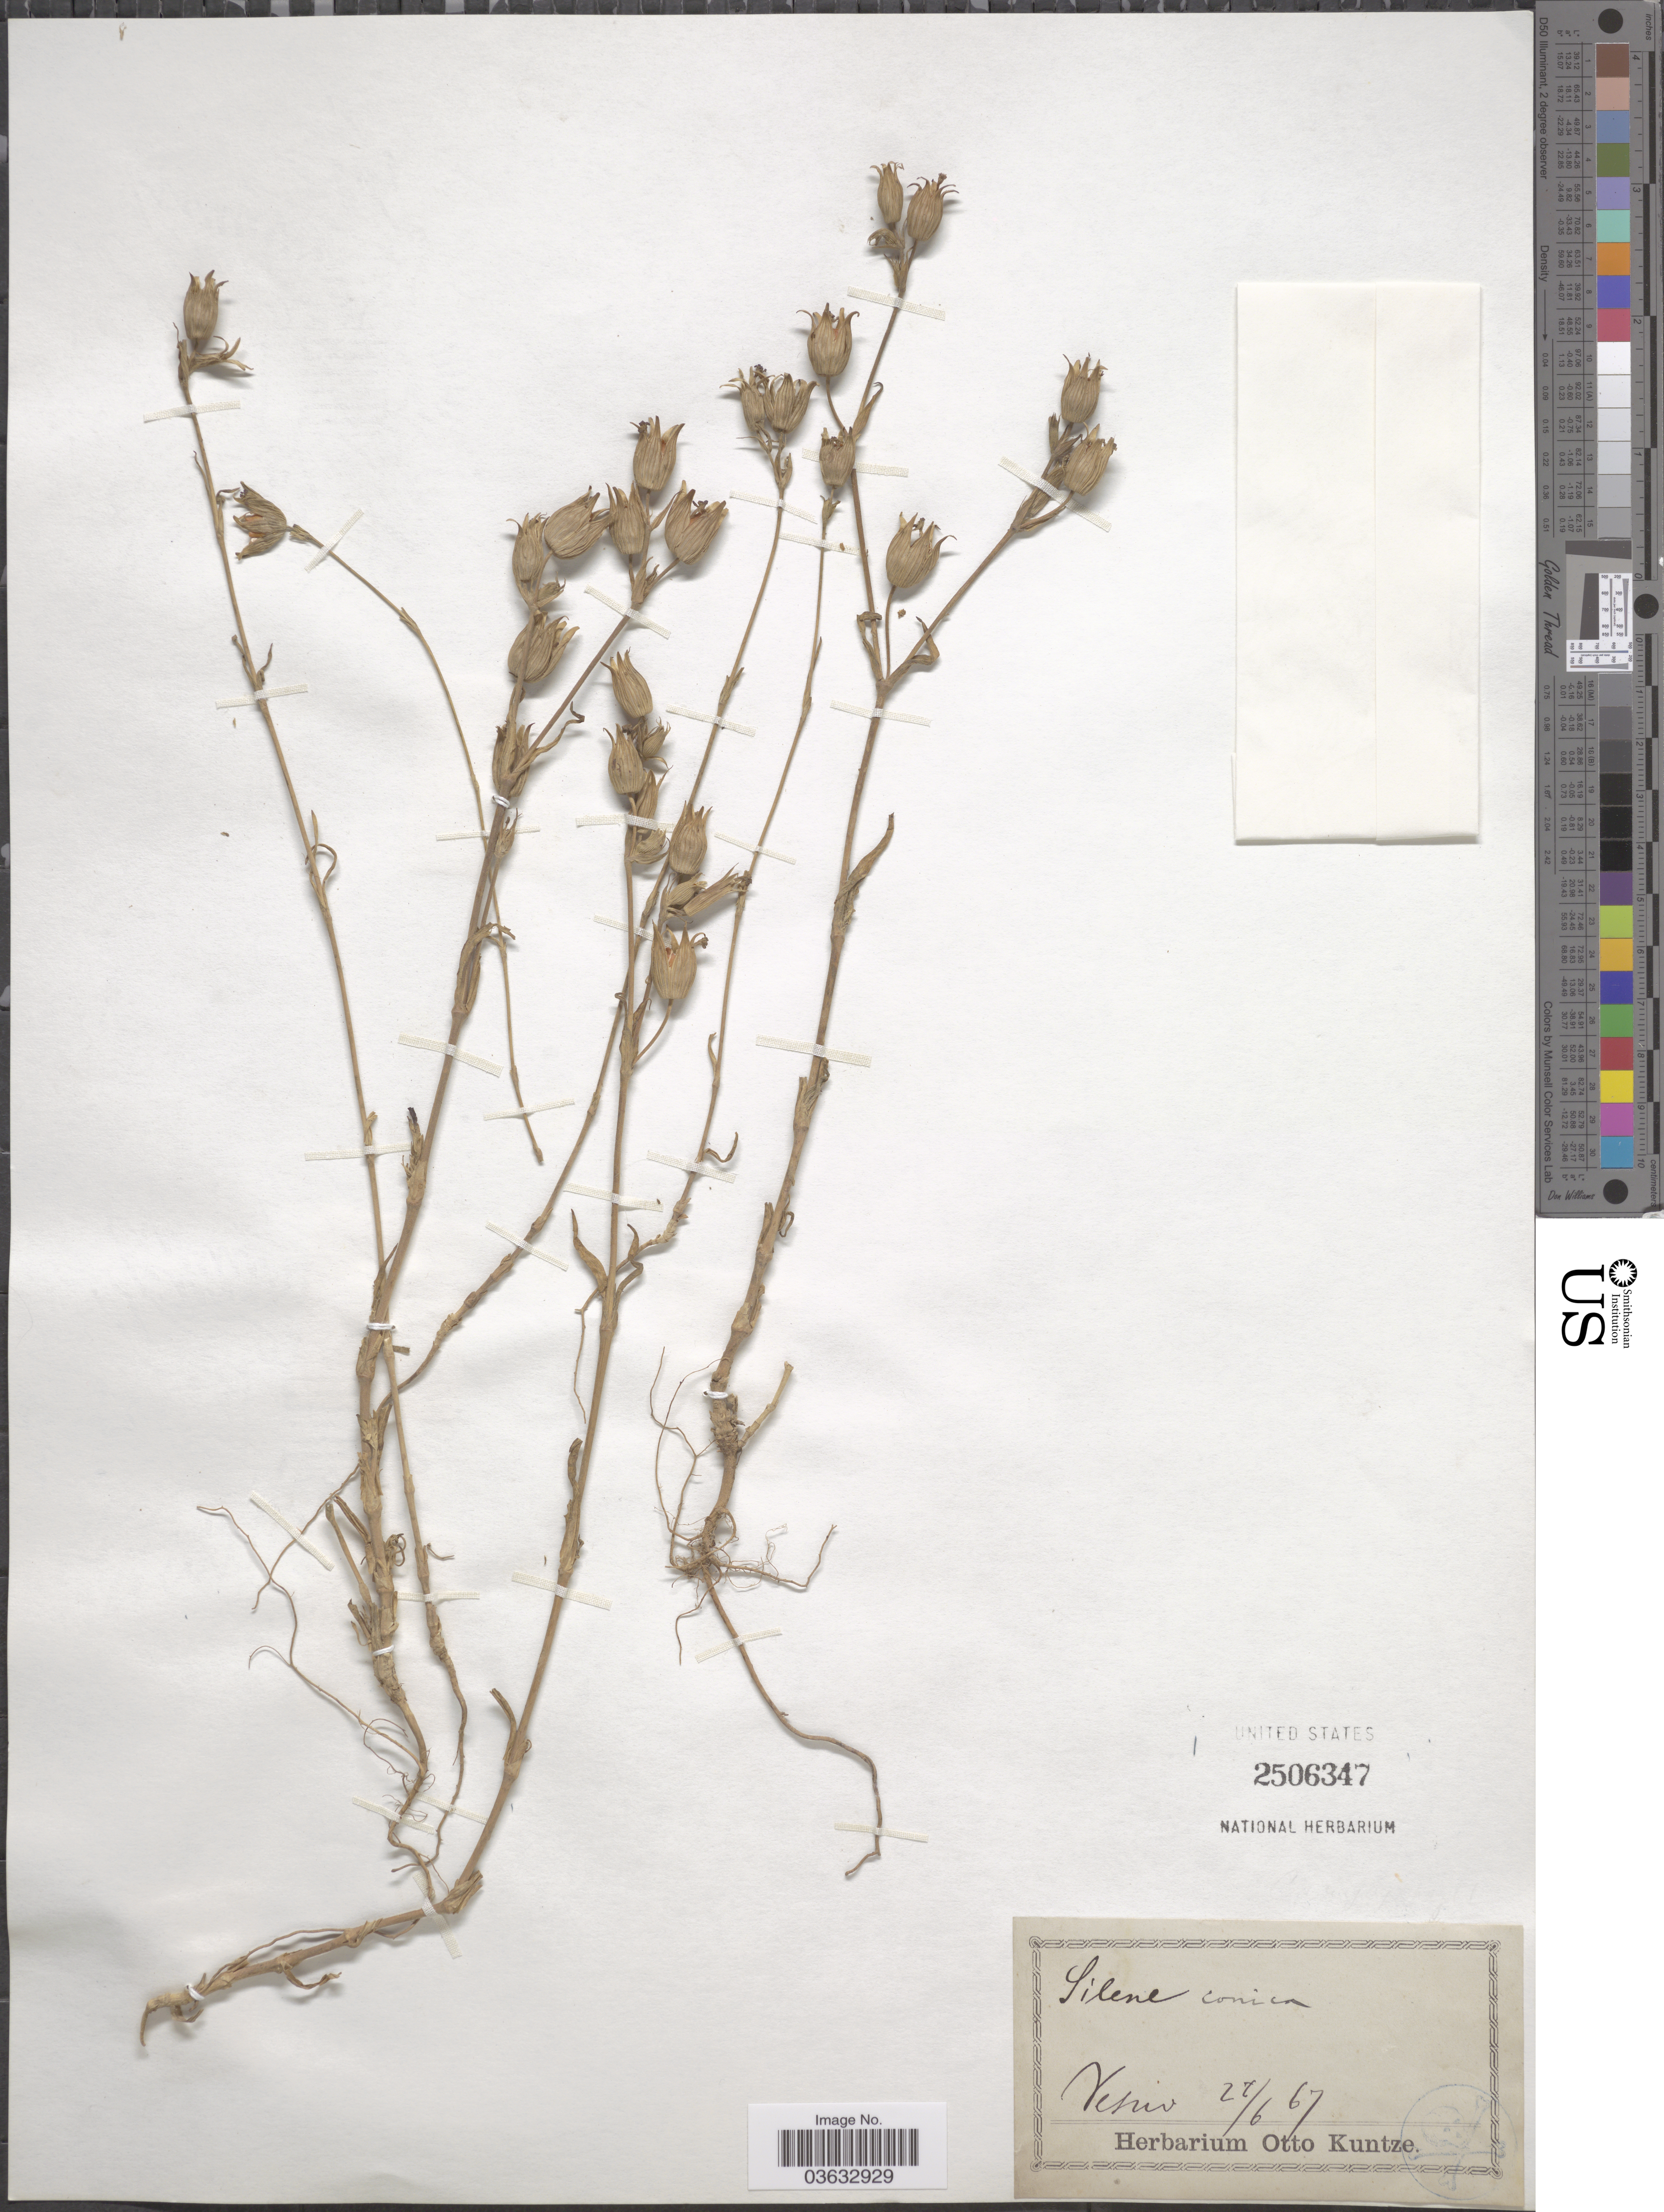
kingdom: Plantae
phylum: Tracheophyta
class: Magnoliopsida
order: Caryophyllales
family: Caryophyllaceae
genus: Silene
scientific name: Silene conica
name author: L.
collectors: ex herb. Otto Kuntze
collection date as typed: Transcribed d/m/y: 27/6/67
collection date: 1867-06-27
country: Italy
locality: Vesuv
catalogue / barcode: US 2506347